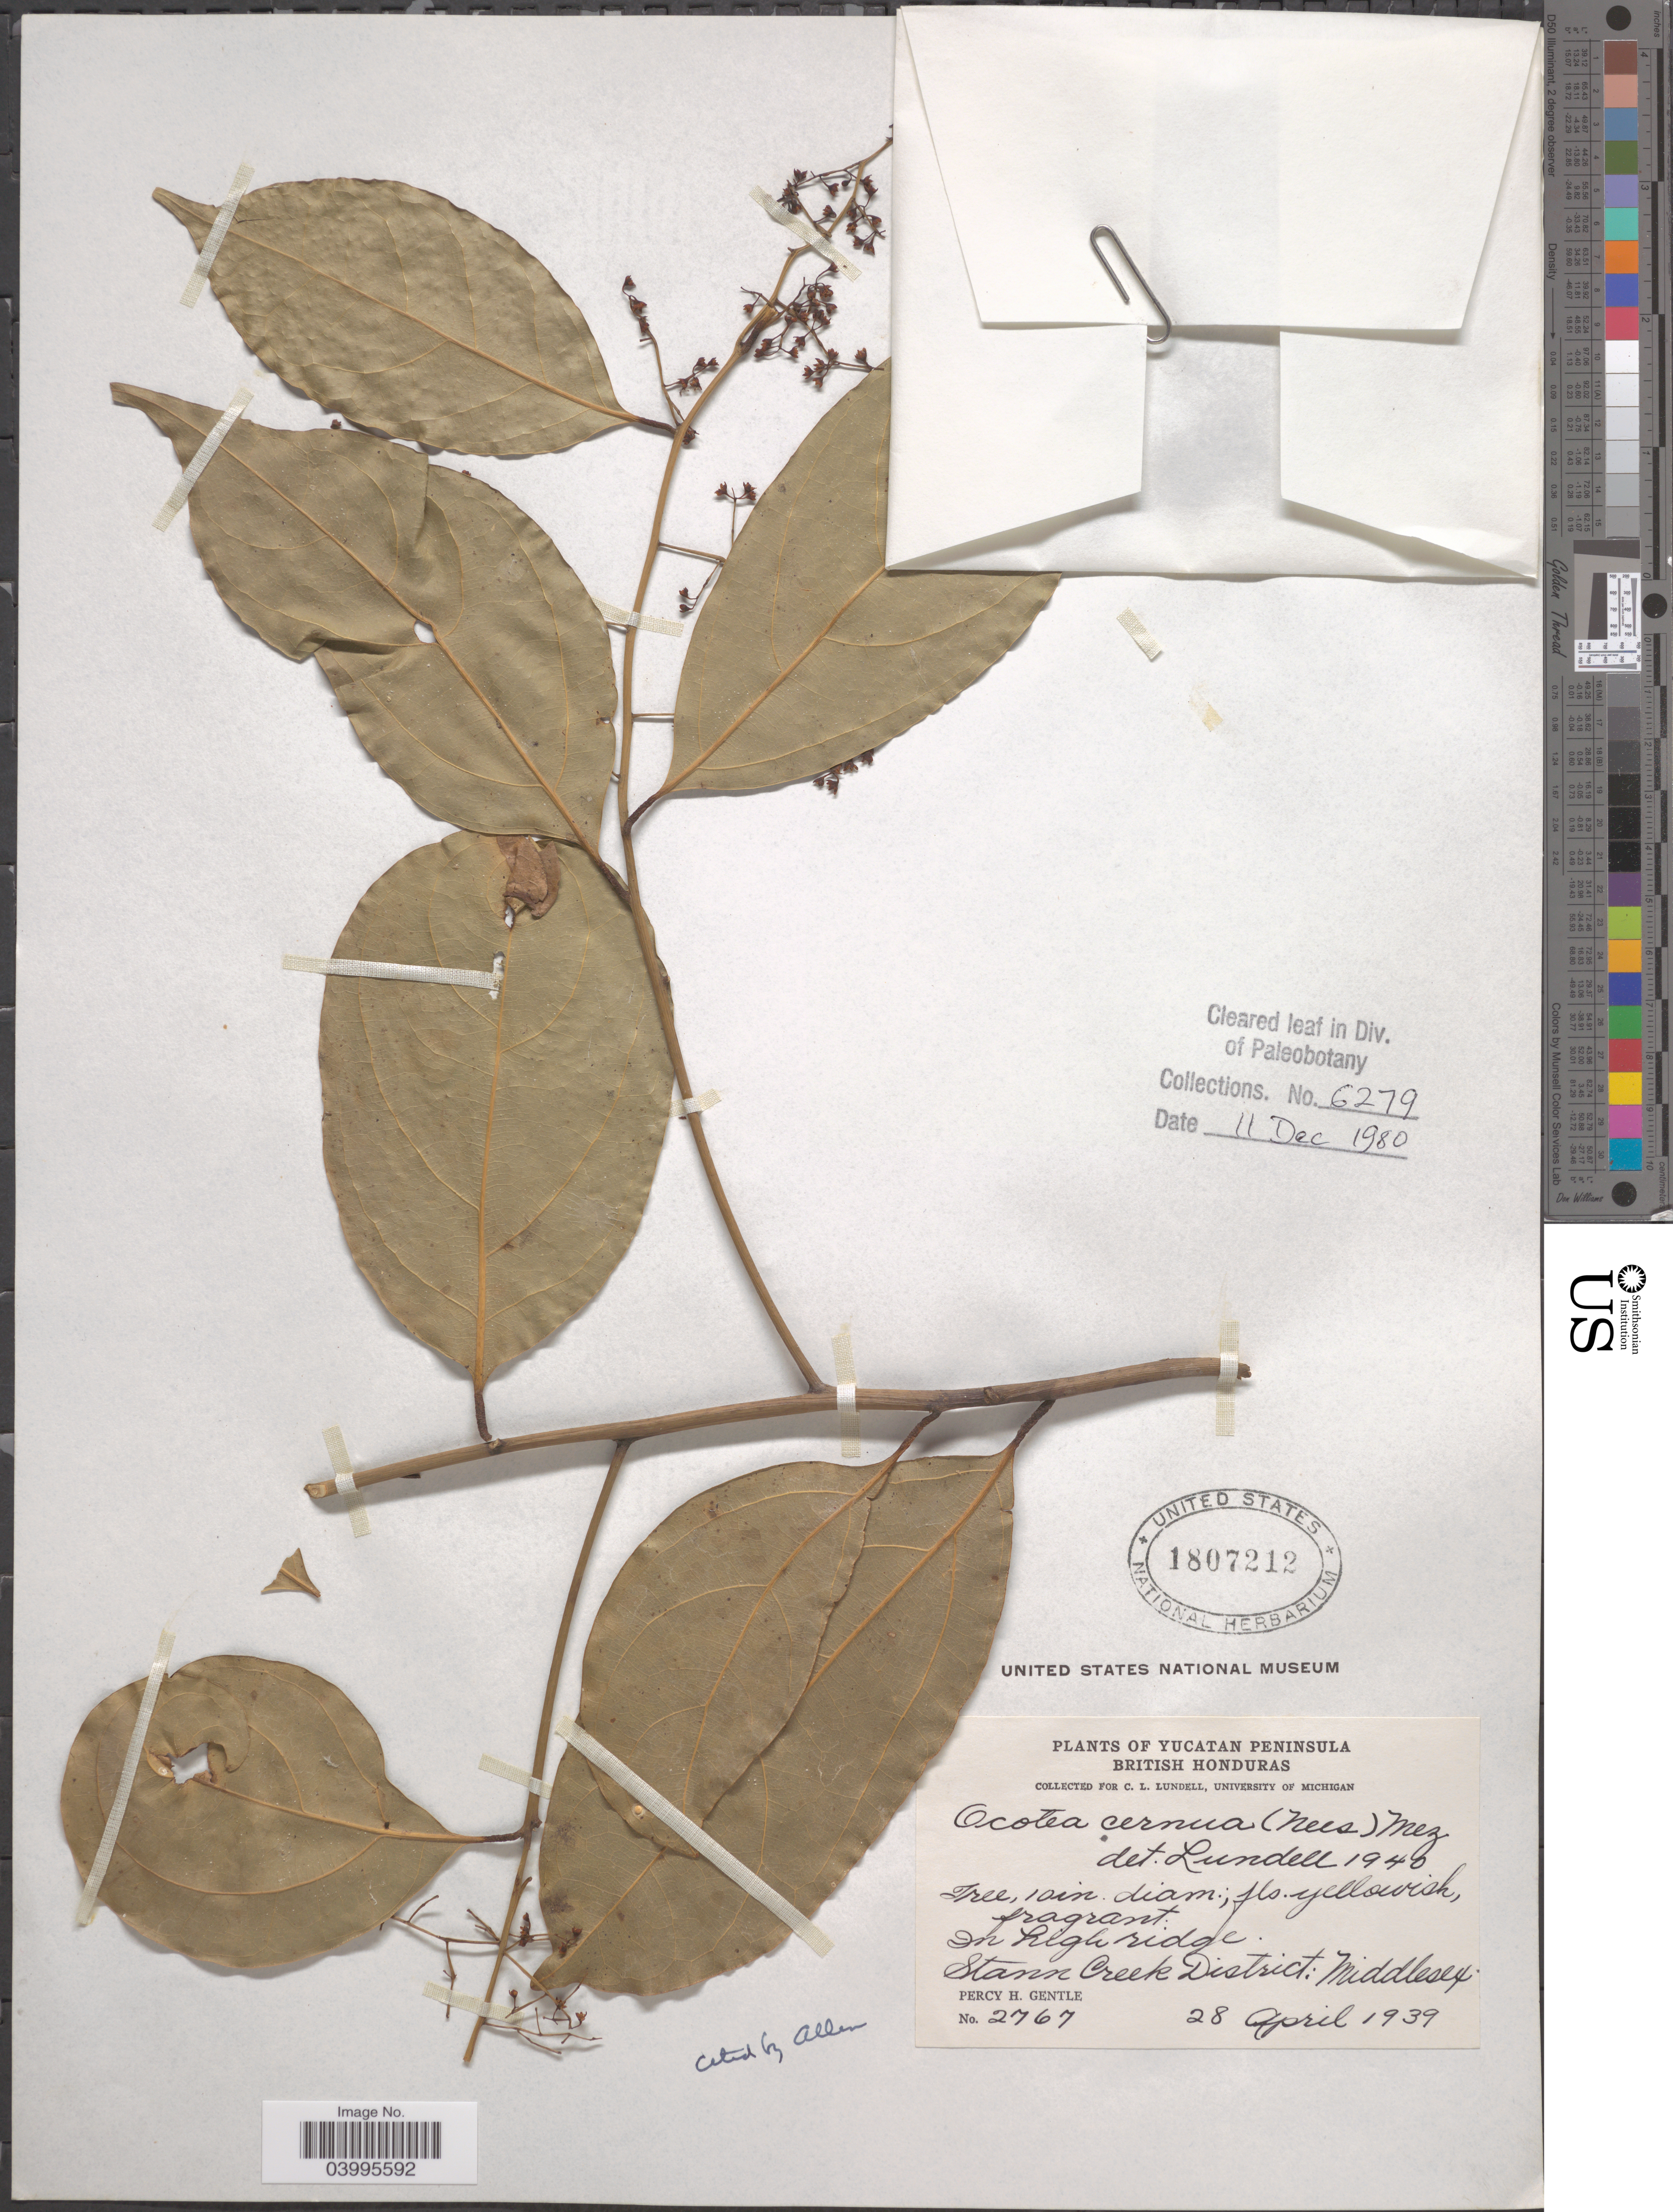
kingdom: Plantae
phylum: Tracheophyta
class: Magnoliopsida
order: Laurales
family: Lauraceae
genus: Ocotea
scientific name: Ocotea cernua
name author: (Nees) Mez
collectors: P. H. Gentle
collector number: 2767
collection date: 1939-04-28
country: Belize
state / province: Stann Creek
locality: Yucatan Peninsula. British Honduras. In high ridge, Stann Creek District: Middlesex.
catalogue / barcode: US 1807212